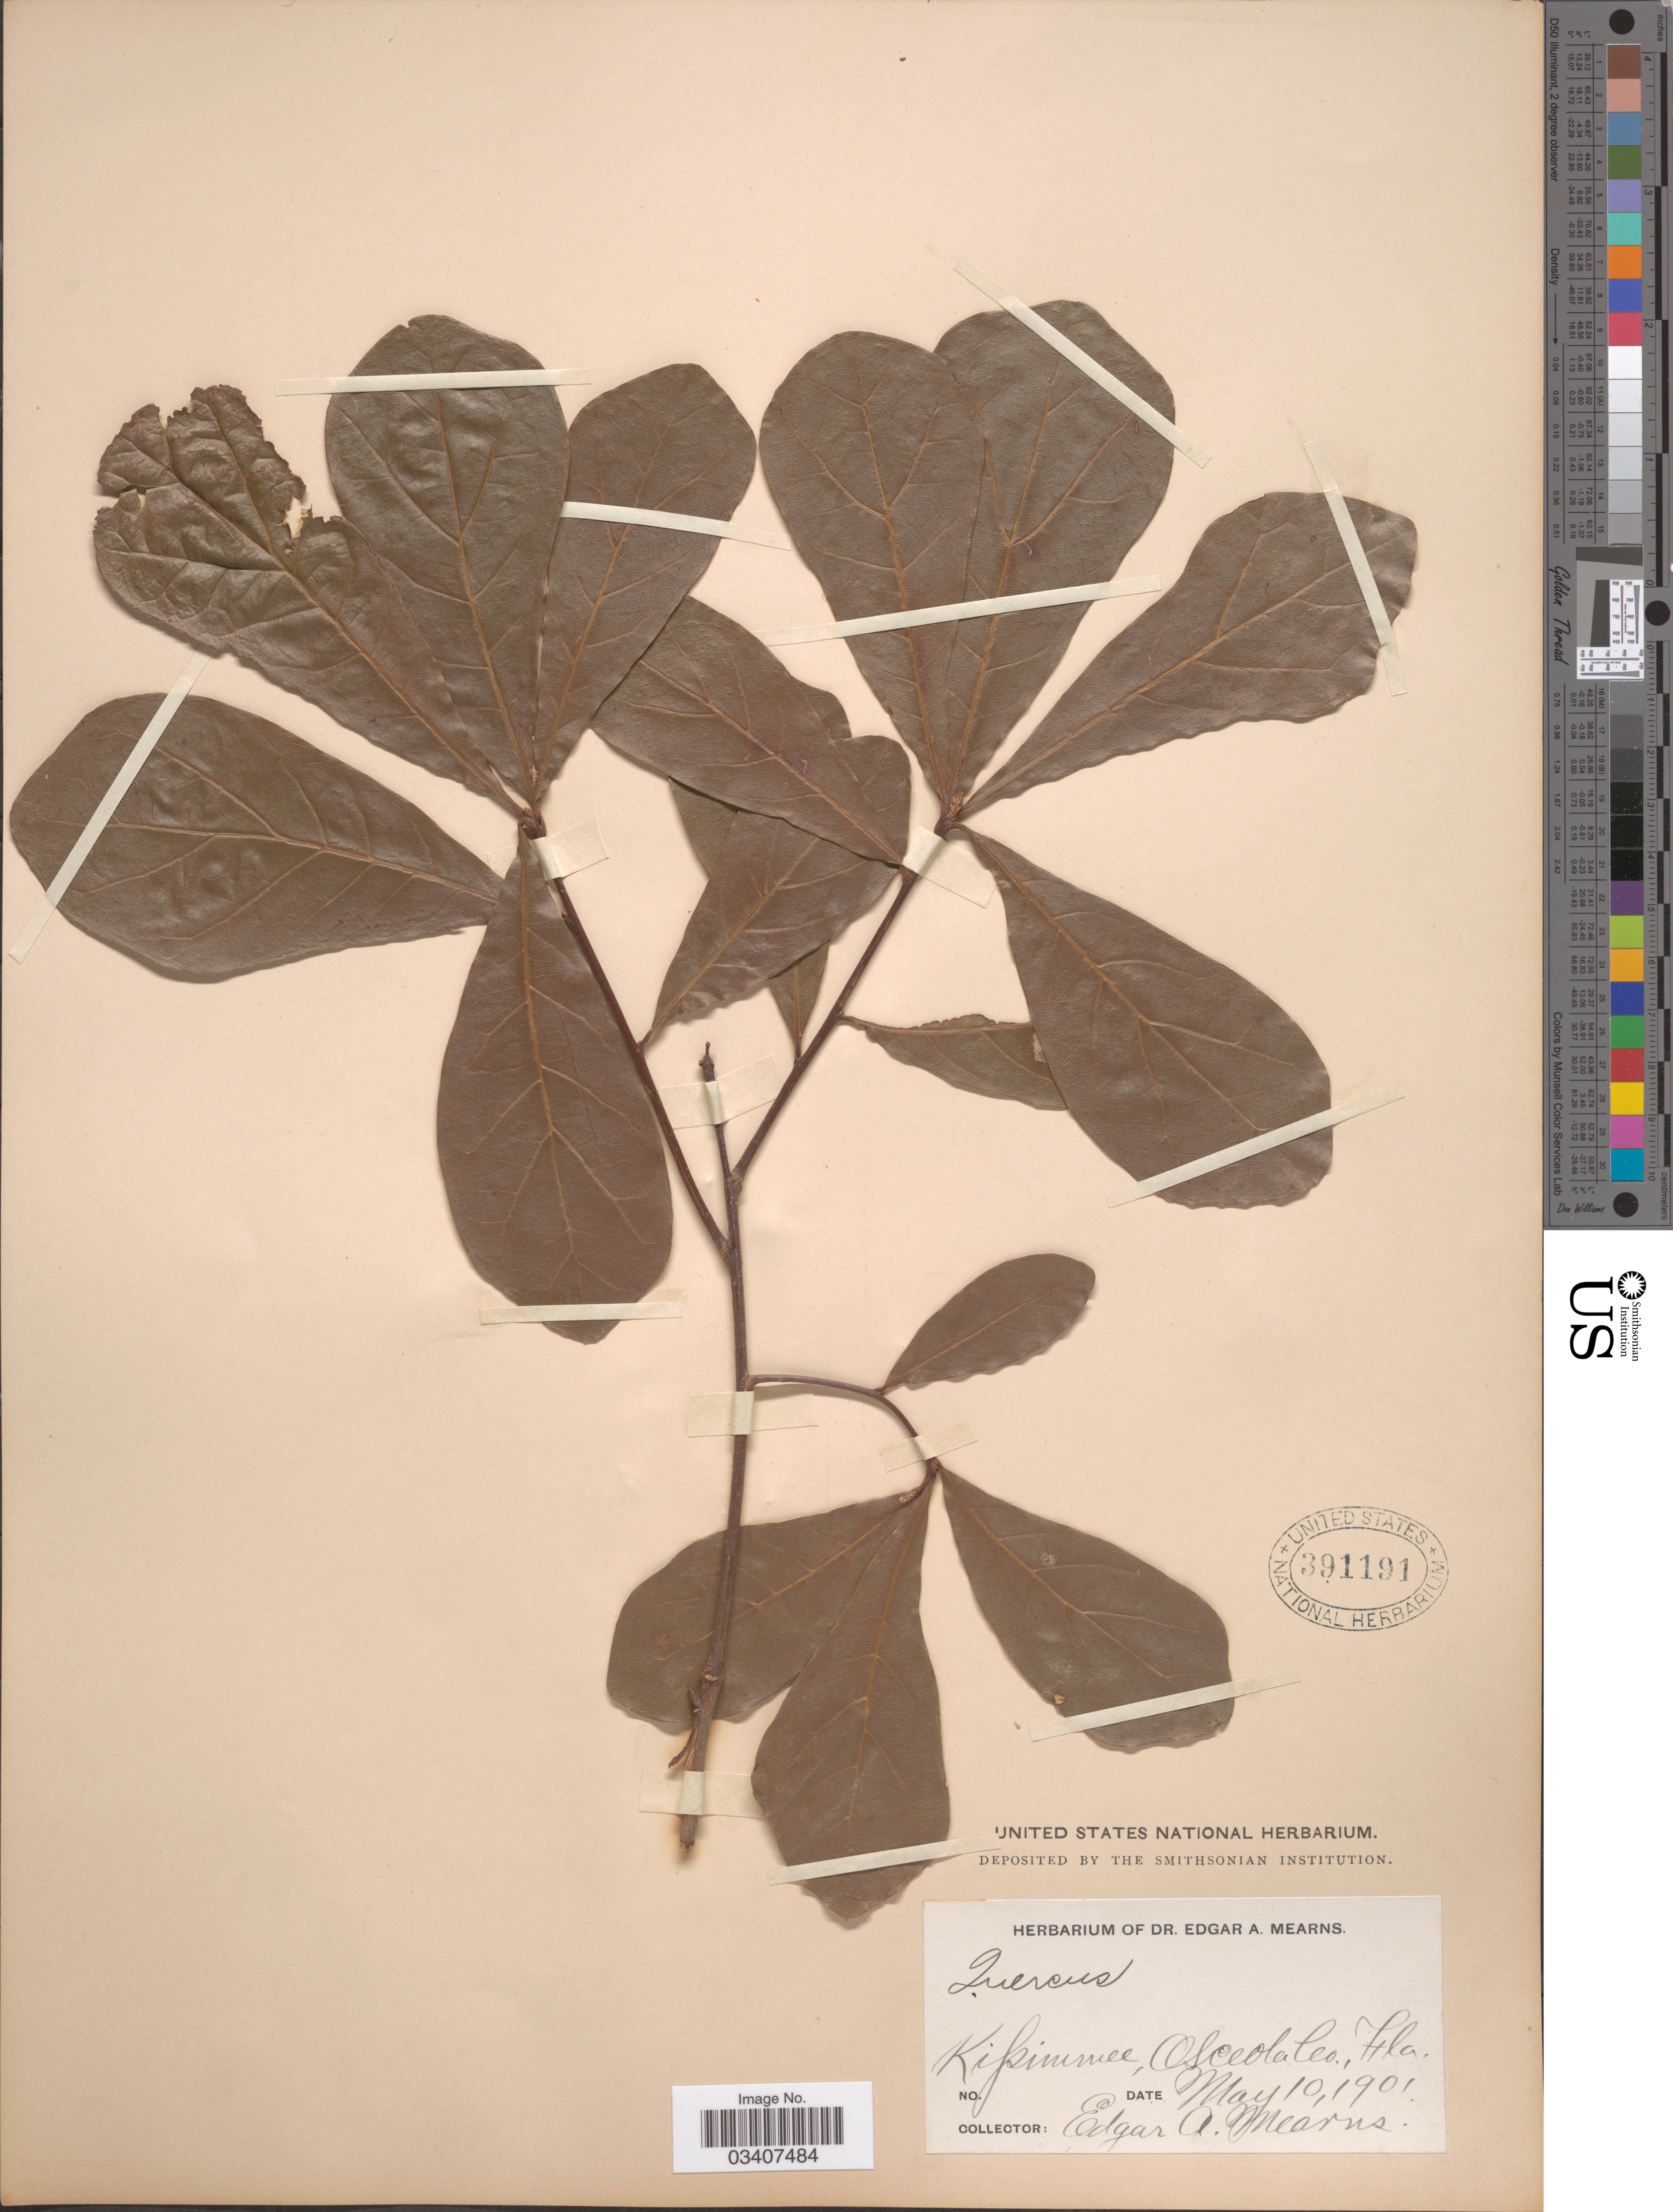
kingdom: Plantae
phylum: Tracheophyta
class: Magnoliopsida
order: Fagales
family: Fagaceae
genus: Quercus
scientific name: Quercus nigra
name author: L.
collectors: E. A. Mearns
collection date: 1901-05-10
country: United States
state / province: Florida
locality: Kissimmee, Osceola Co.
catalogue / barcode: US 391191